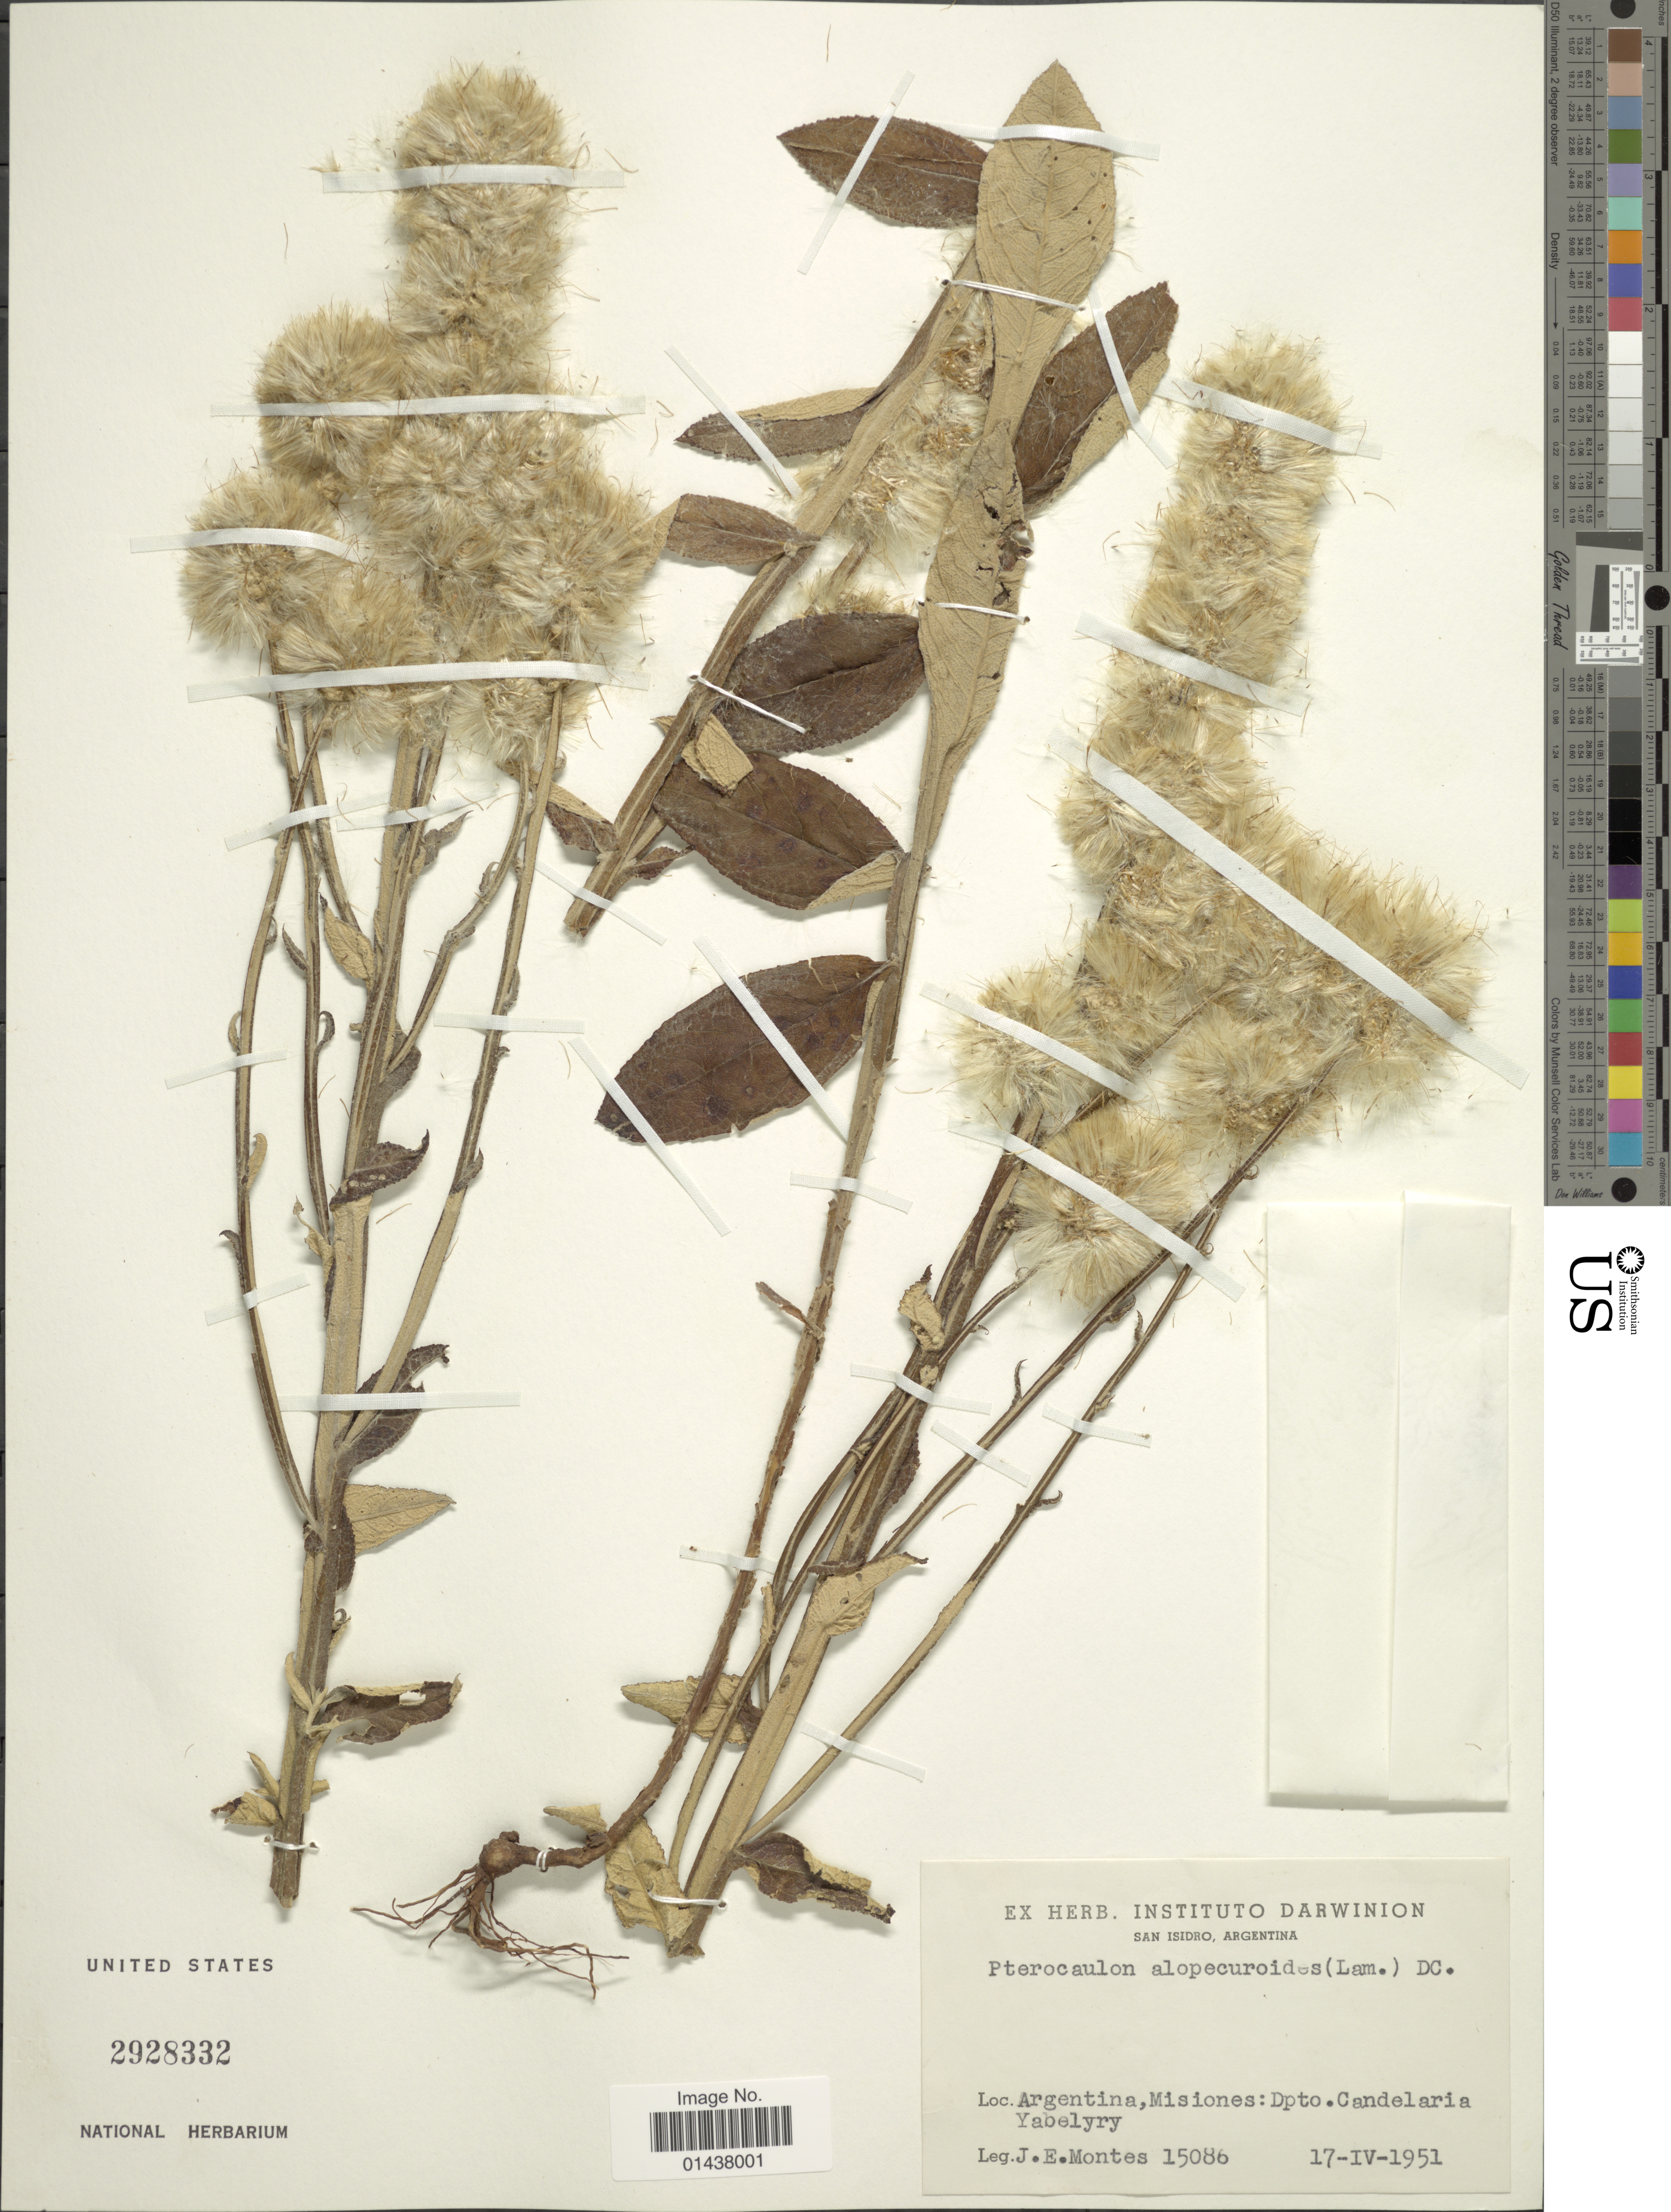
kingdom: Plantae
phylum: Tracheophyta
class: Magnoliopsida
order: Asterales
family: Asteraceae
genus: Pterocaulon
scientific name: Pterocaulon alopecuroides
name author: (Lam.) DC.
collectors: J. E. Montes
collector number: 15086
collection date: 1951-04-17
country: Argentina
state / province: Misiones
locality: Dpto. Candelaria Yabelyry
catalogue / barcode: US 2928332